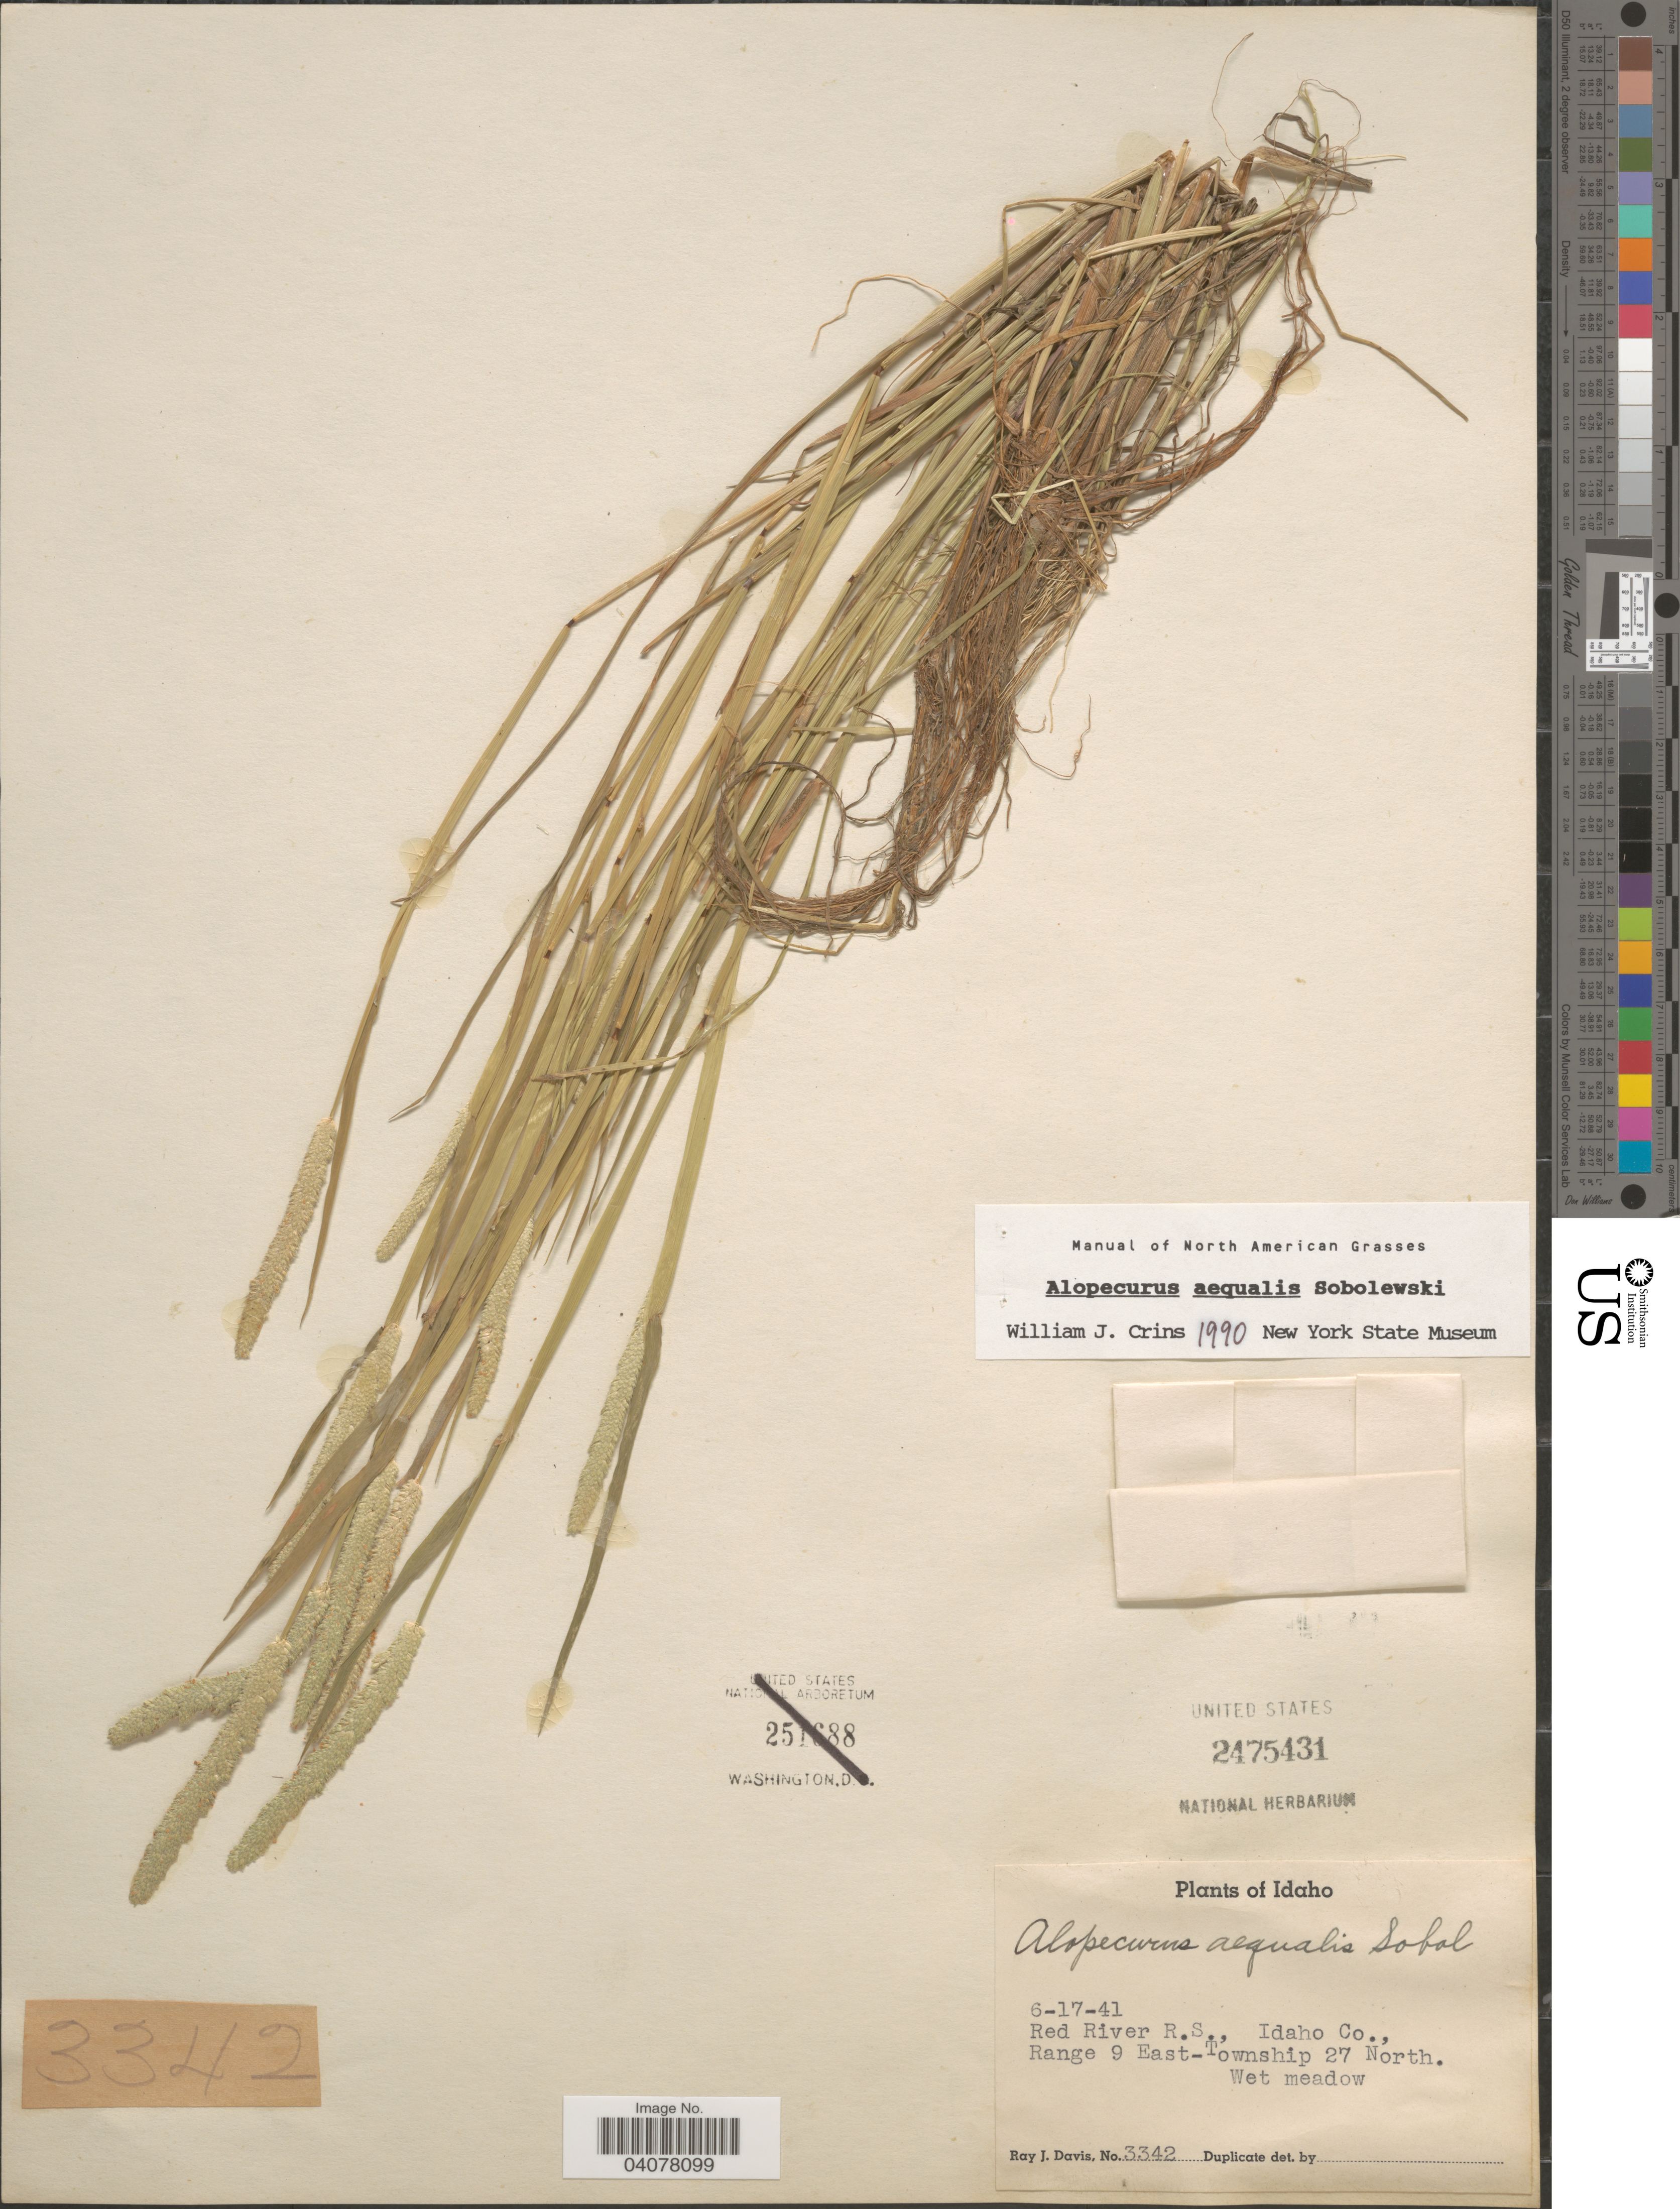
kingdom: Plantae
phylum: Tracheophyta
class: Liliopsida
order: Poales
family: Poaceae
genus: Alopecurus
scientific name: Alopecurus aequalis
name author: Sobol.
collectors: R. Davis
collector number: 3342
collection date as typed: Transcribed d/m/y: 17/6/41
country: United States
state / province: Idaho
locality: Red River R.S., Idaho Co., Range 9 East-Township 27 North. Wet meadow.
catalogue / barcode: US 2475431